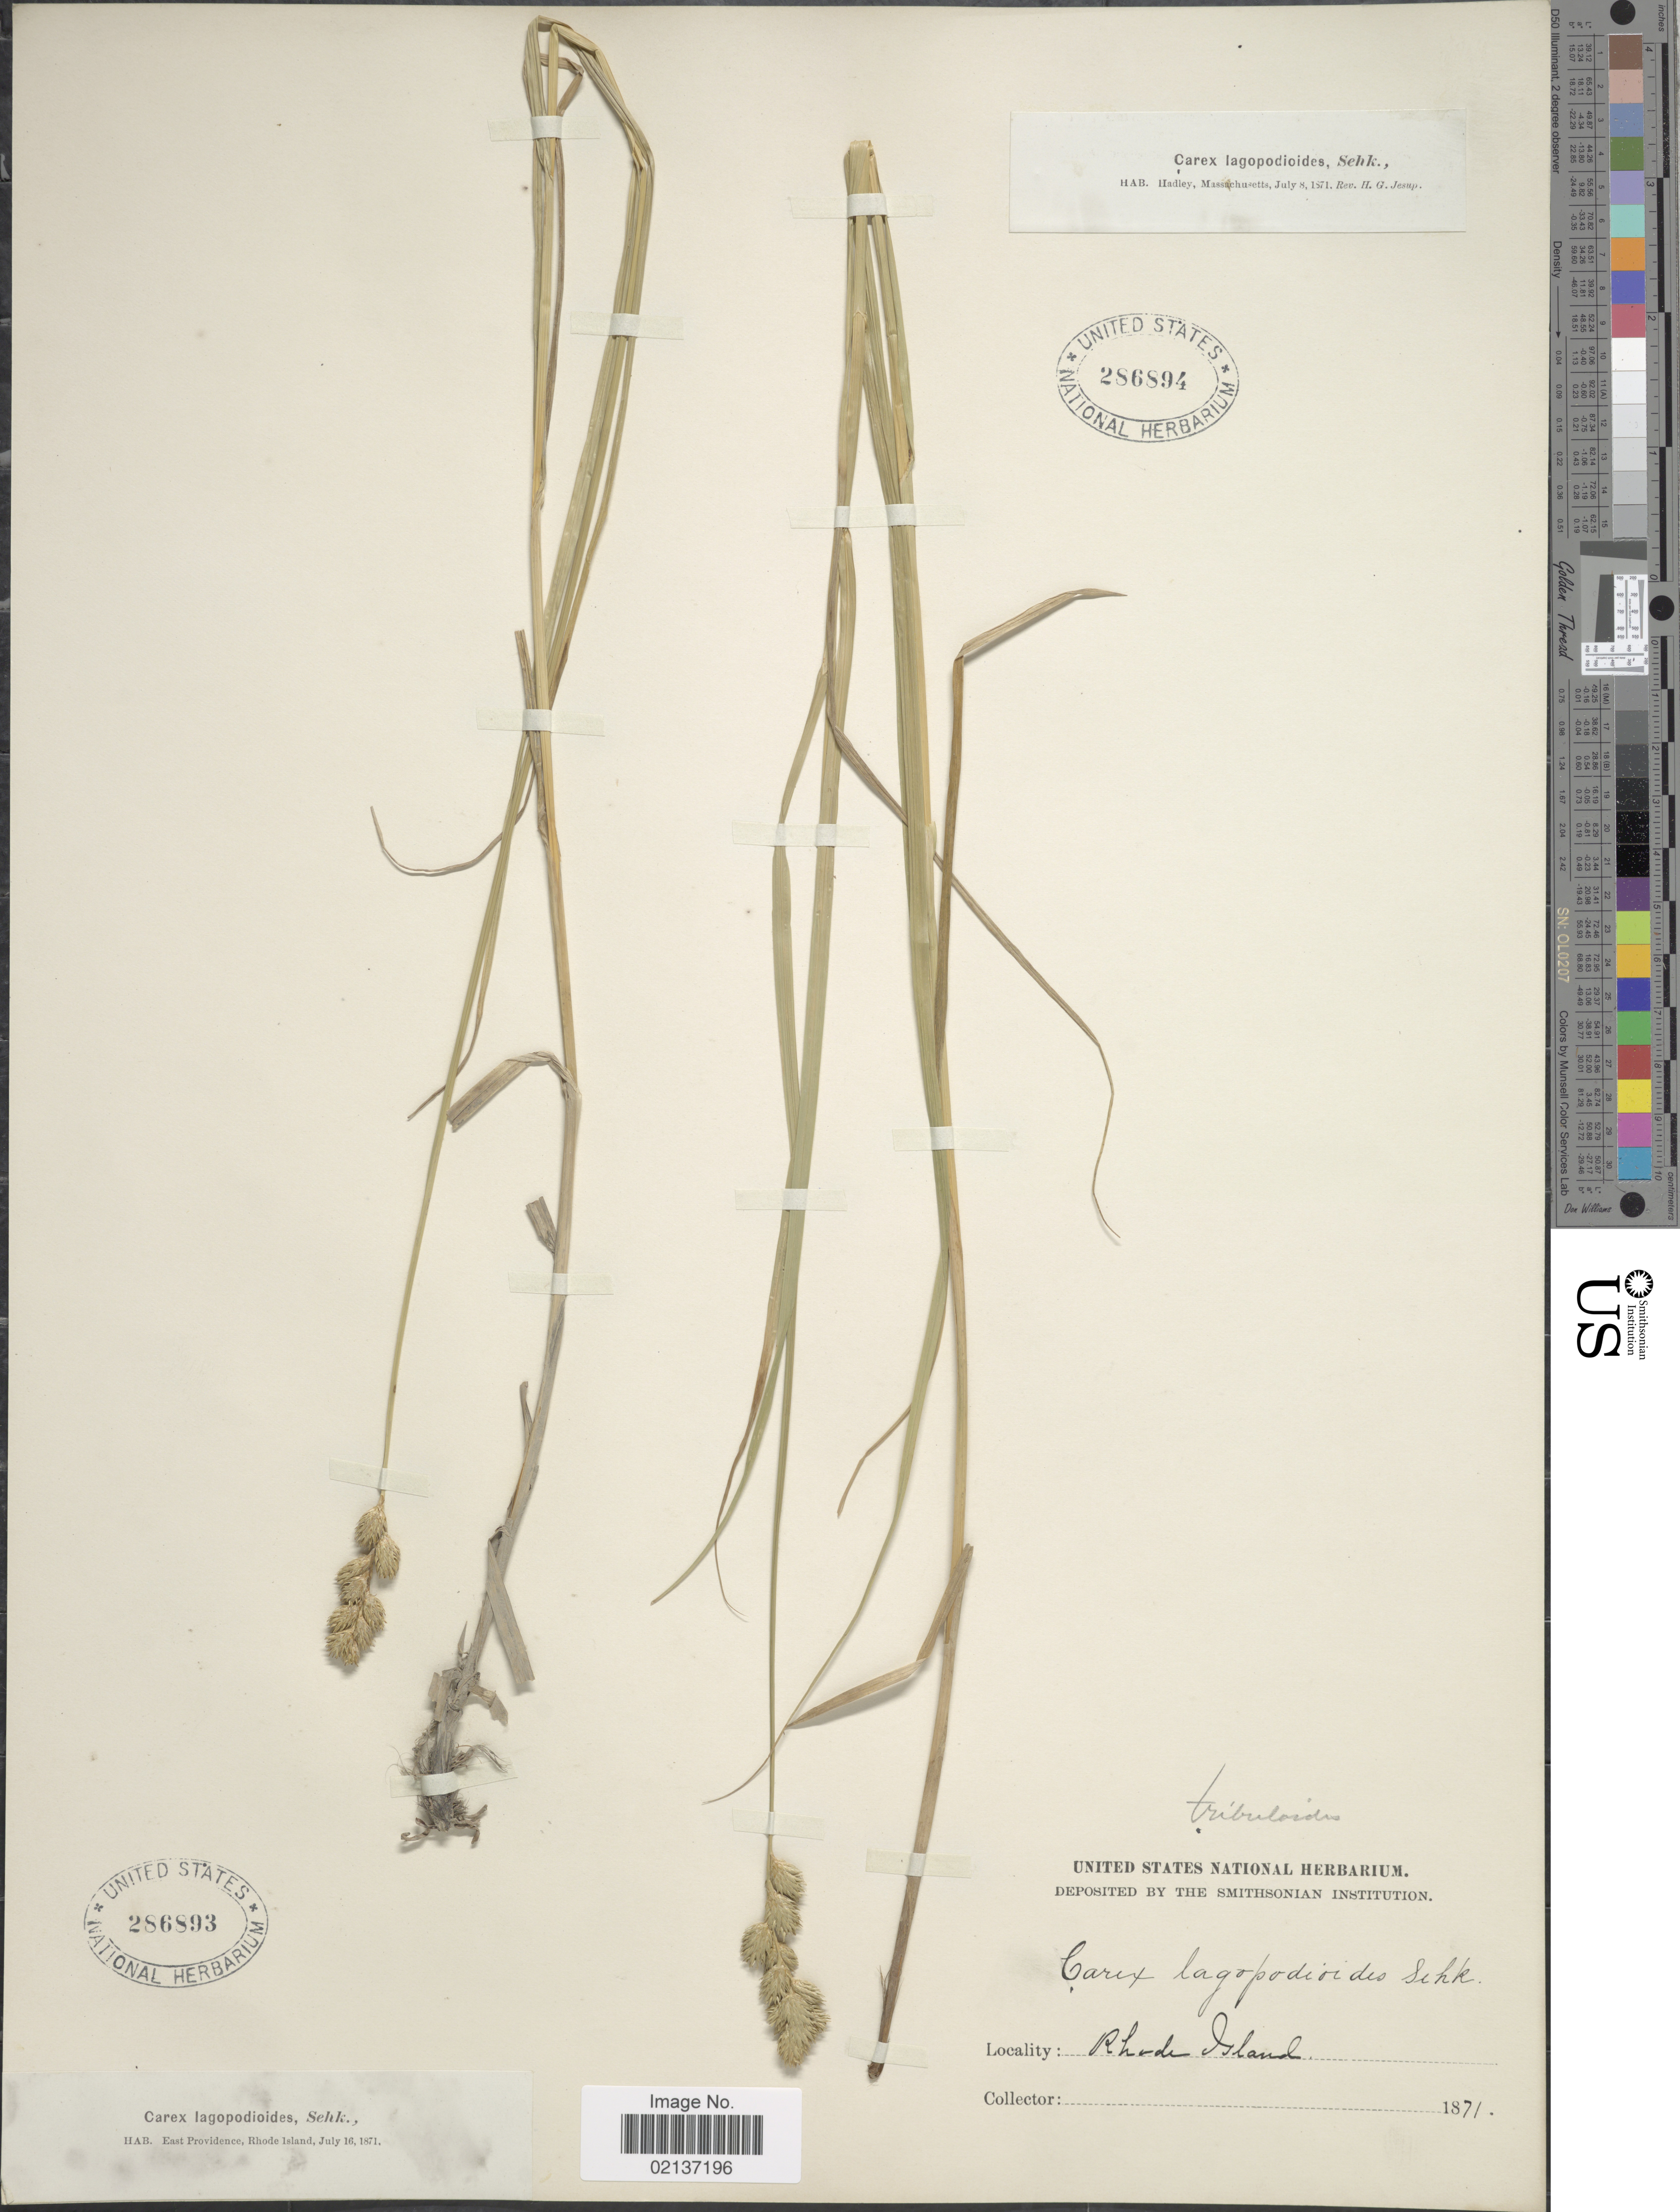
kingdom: Plantae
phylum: Tracheophyta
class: Liliopsida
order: Poales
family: Cyperaceae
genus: Carex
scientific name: Carex tribuloides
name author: Wahlenb.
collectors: ex herb. United States National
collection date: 1871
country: United States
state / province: Rhode Island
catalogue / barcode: US 286894-2